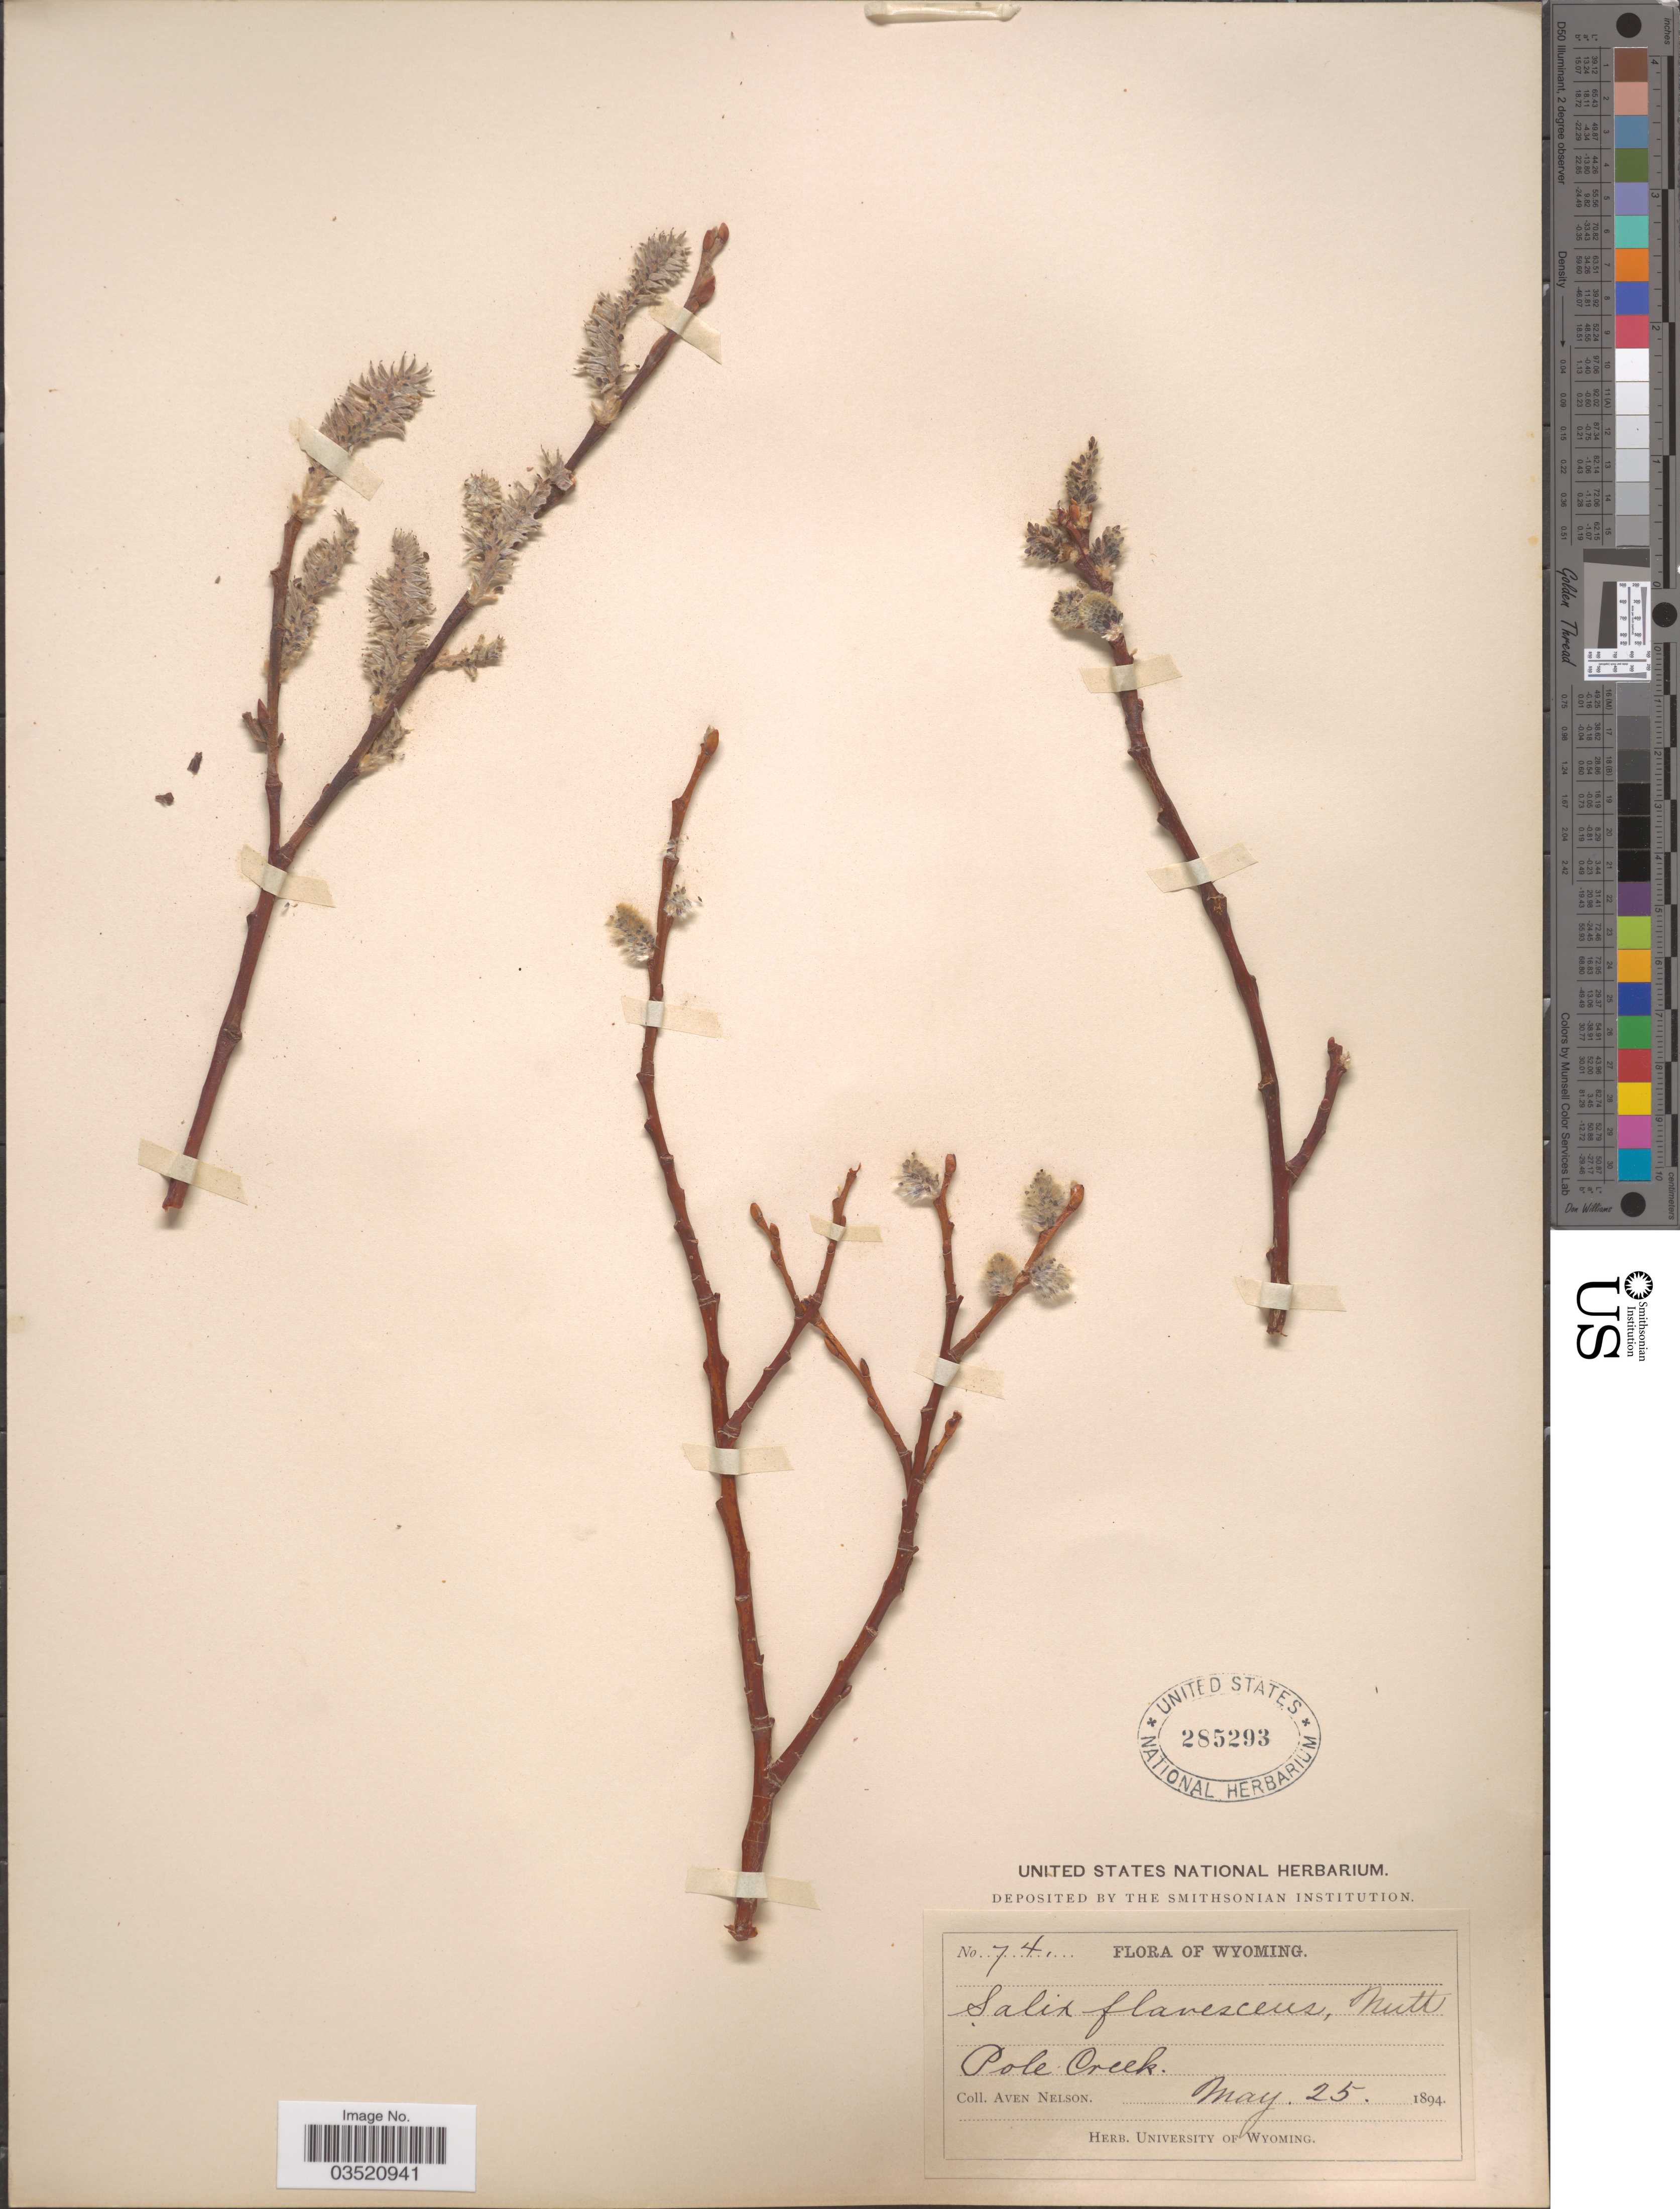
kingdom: Plantae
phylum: Tracheophyta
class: Magnoliopsida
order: Malpighiales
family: Salicaceae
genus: Salix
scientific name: Salix scouleriana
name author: Barratt ex Hook.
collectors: A. Nelson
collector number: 74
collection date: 1894-05-25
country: United States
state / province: Wyoming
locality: Pole Creek.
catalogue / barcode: US 285293